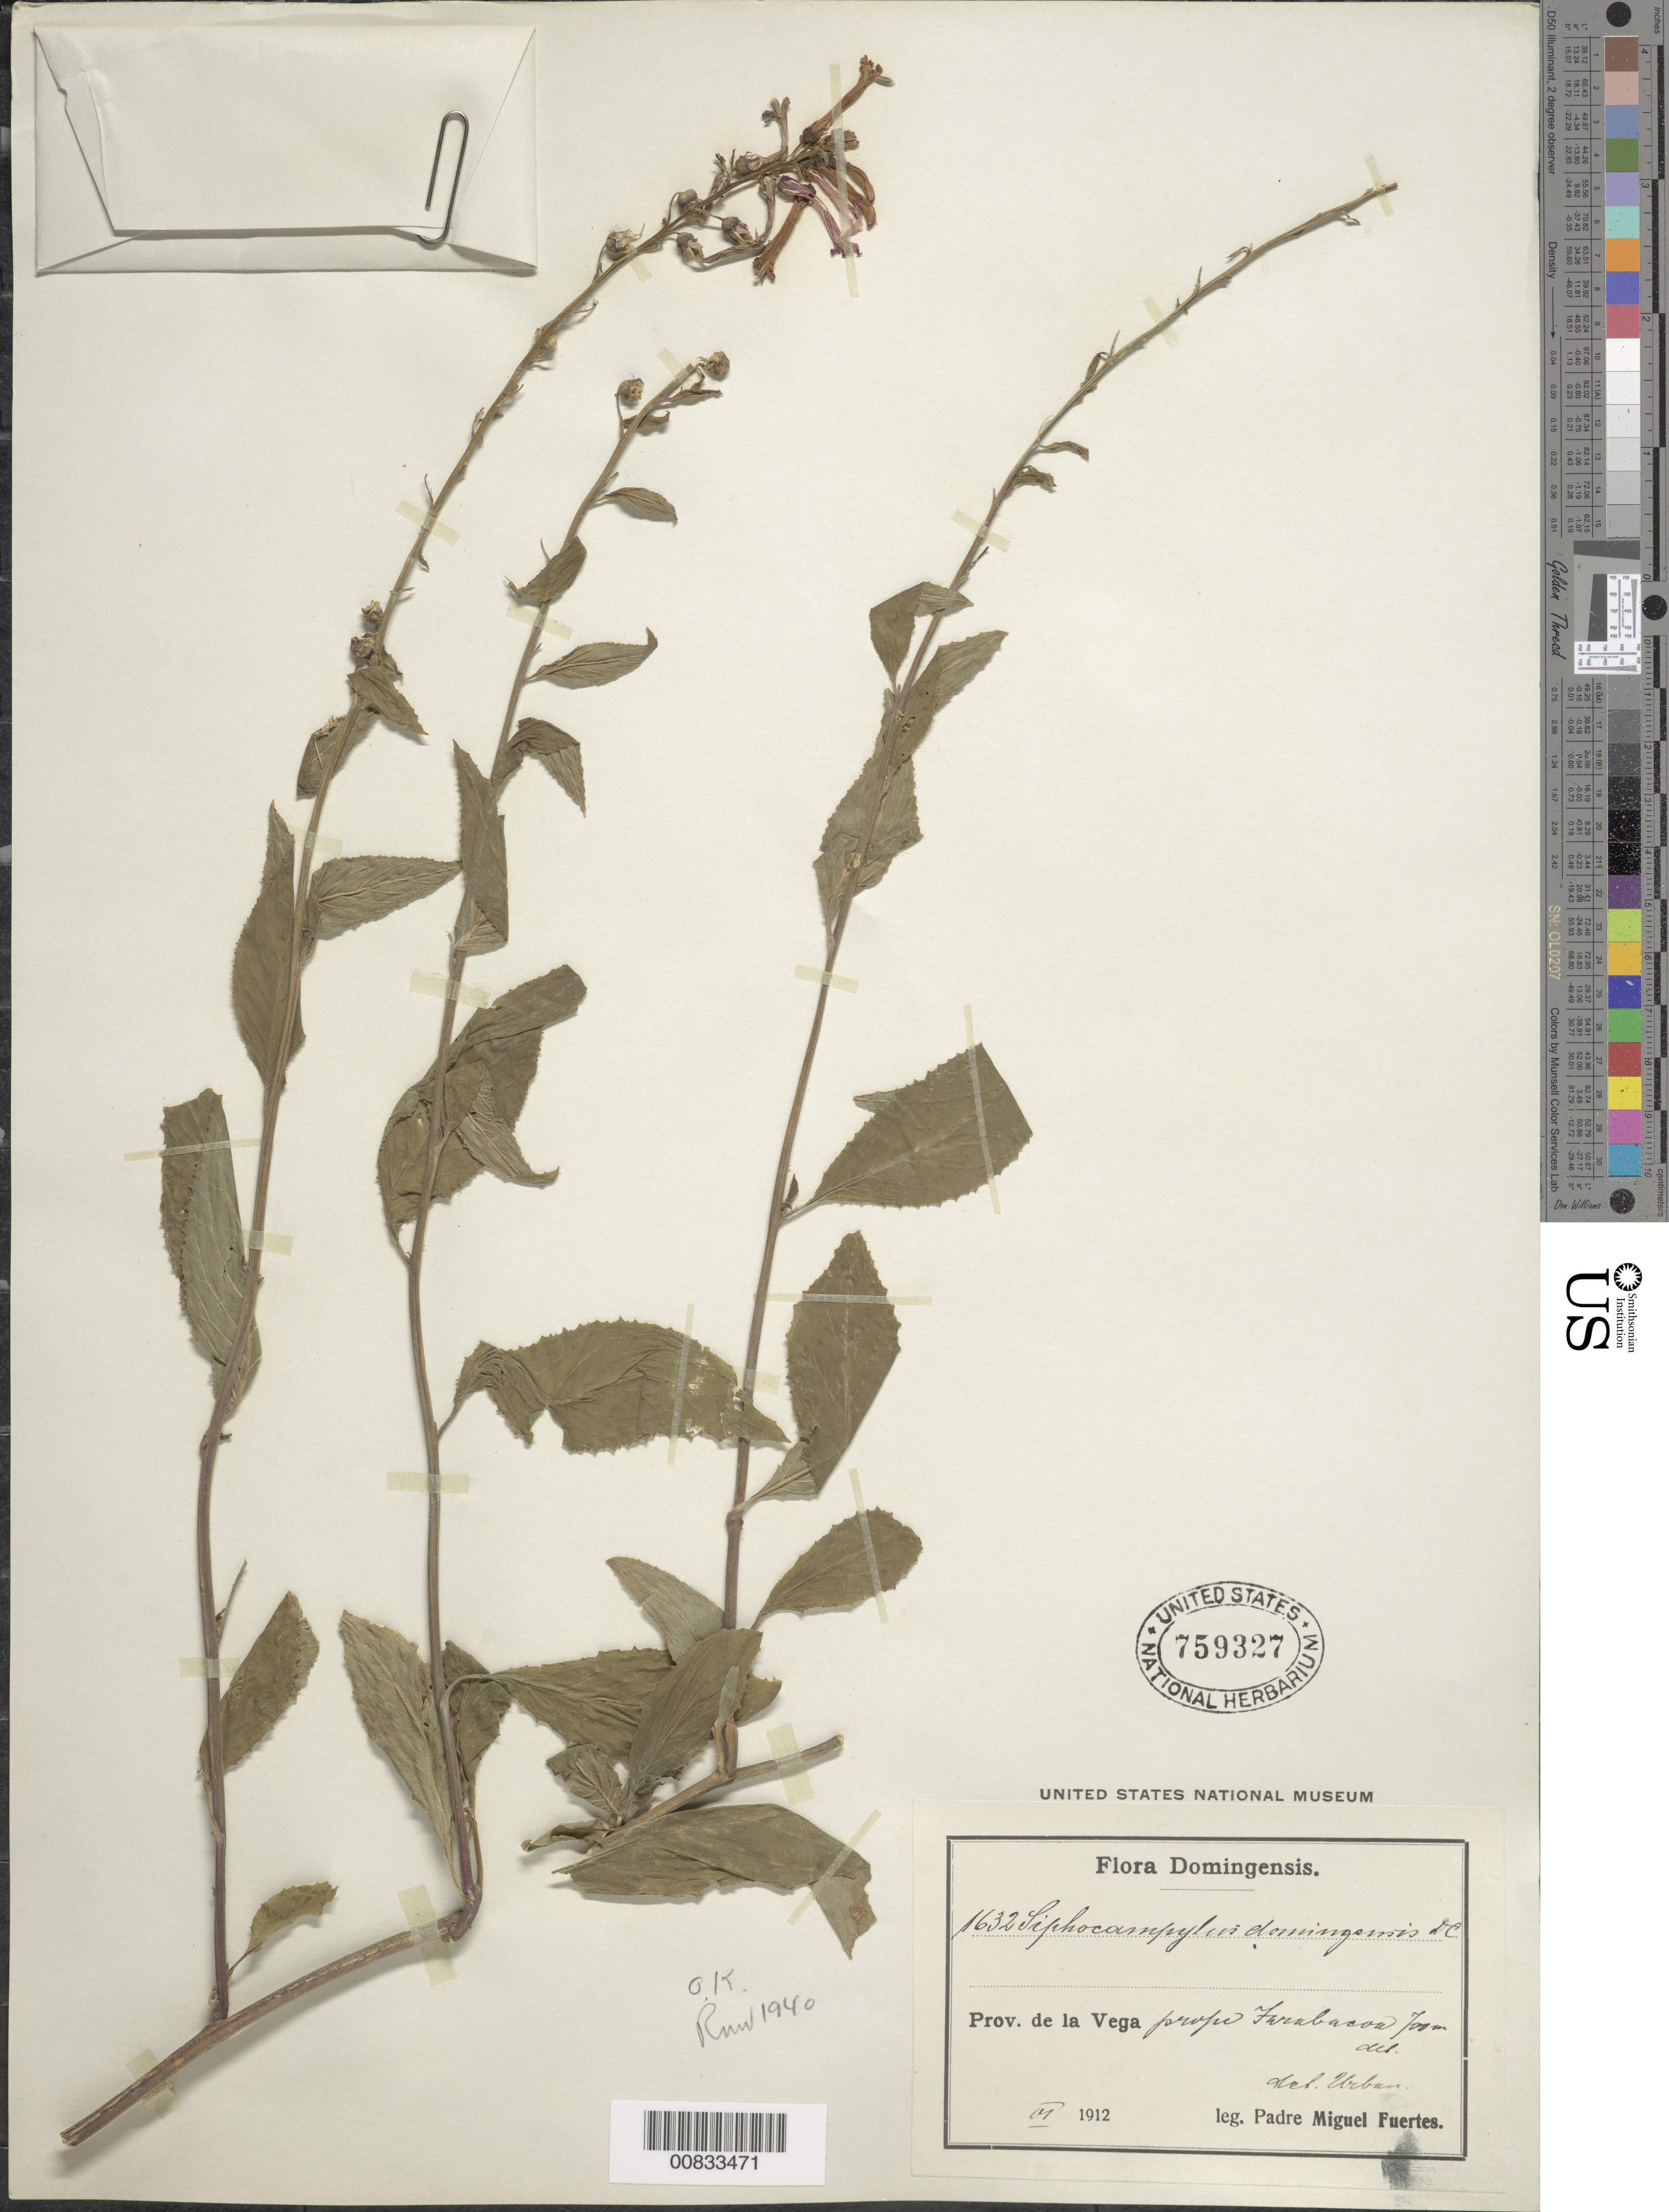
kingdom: Plantae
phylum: Tracheophyta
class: Magnoliopsida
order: Asterales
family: Campanulaceae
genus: Siphocampylus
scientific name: Siphocampylus domingensis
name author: A. DC.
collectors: M. D. Fuertes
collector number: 1632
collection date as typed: Jun 1912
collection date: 1912-06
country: Dominican Republic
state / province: La Vega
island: Hispaniola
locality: Jarabacoa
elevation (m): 700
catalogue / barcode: US 759327